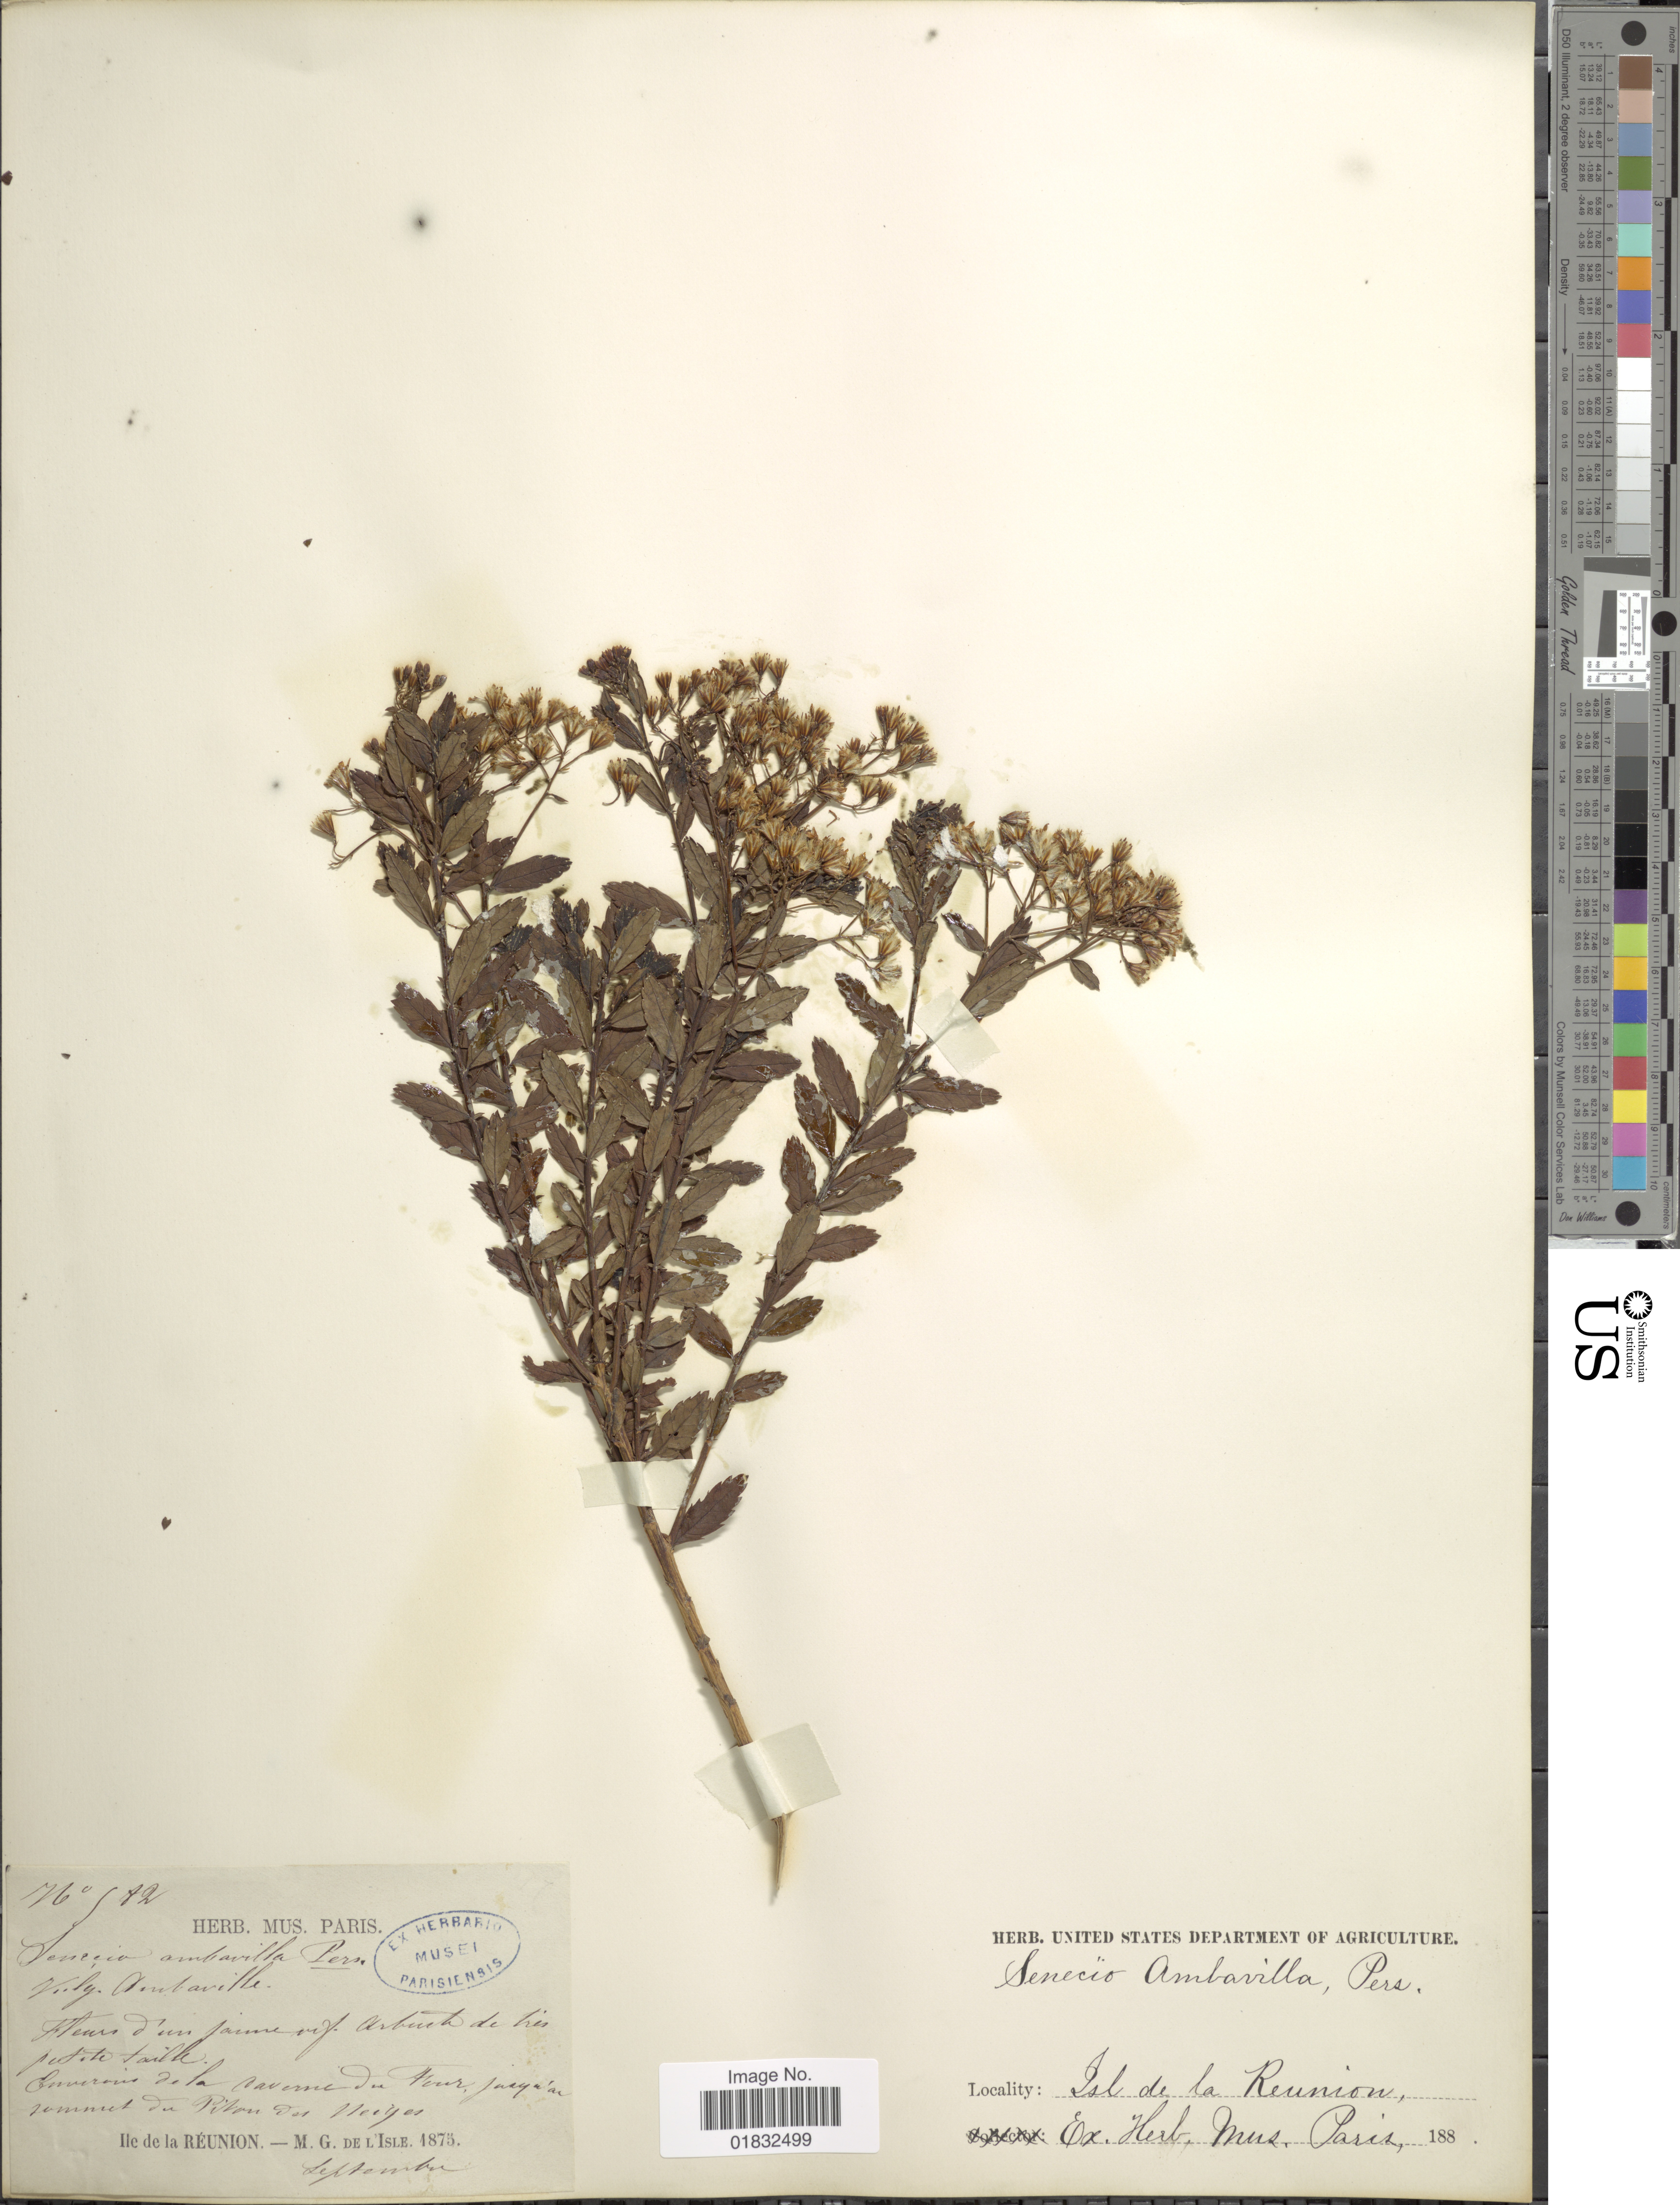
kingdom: Plantae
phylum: Tracheophyta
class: Magnoliopsida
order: Asterales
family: Asteraceae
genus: Hubertia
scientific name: Hubertia alleizettei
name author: (Humb.) C. Jeffrey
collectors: ex herb. Mus. Paris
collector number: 962*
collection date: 1875-09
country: Reunion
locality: Environs de la caverne du Feur [illegible text], sommet du Ribon du Neiges[interpreted]